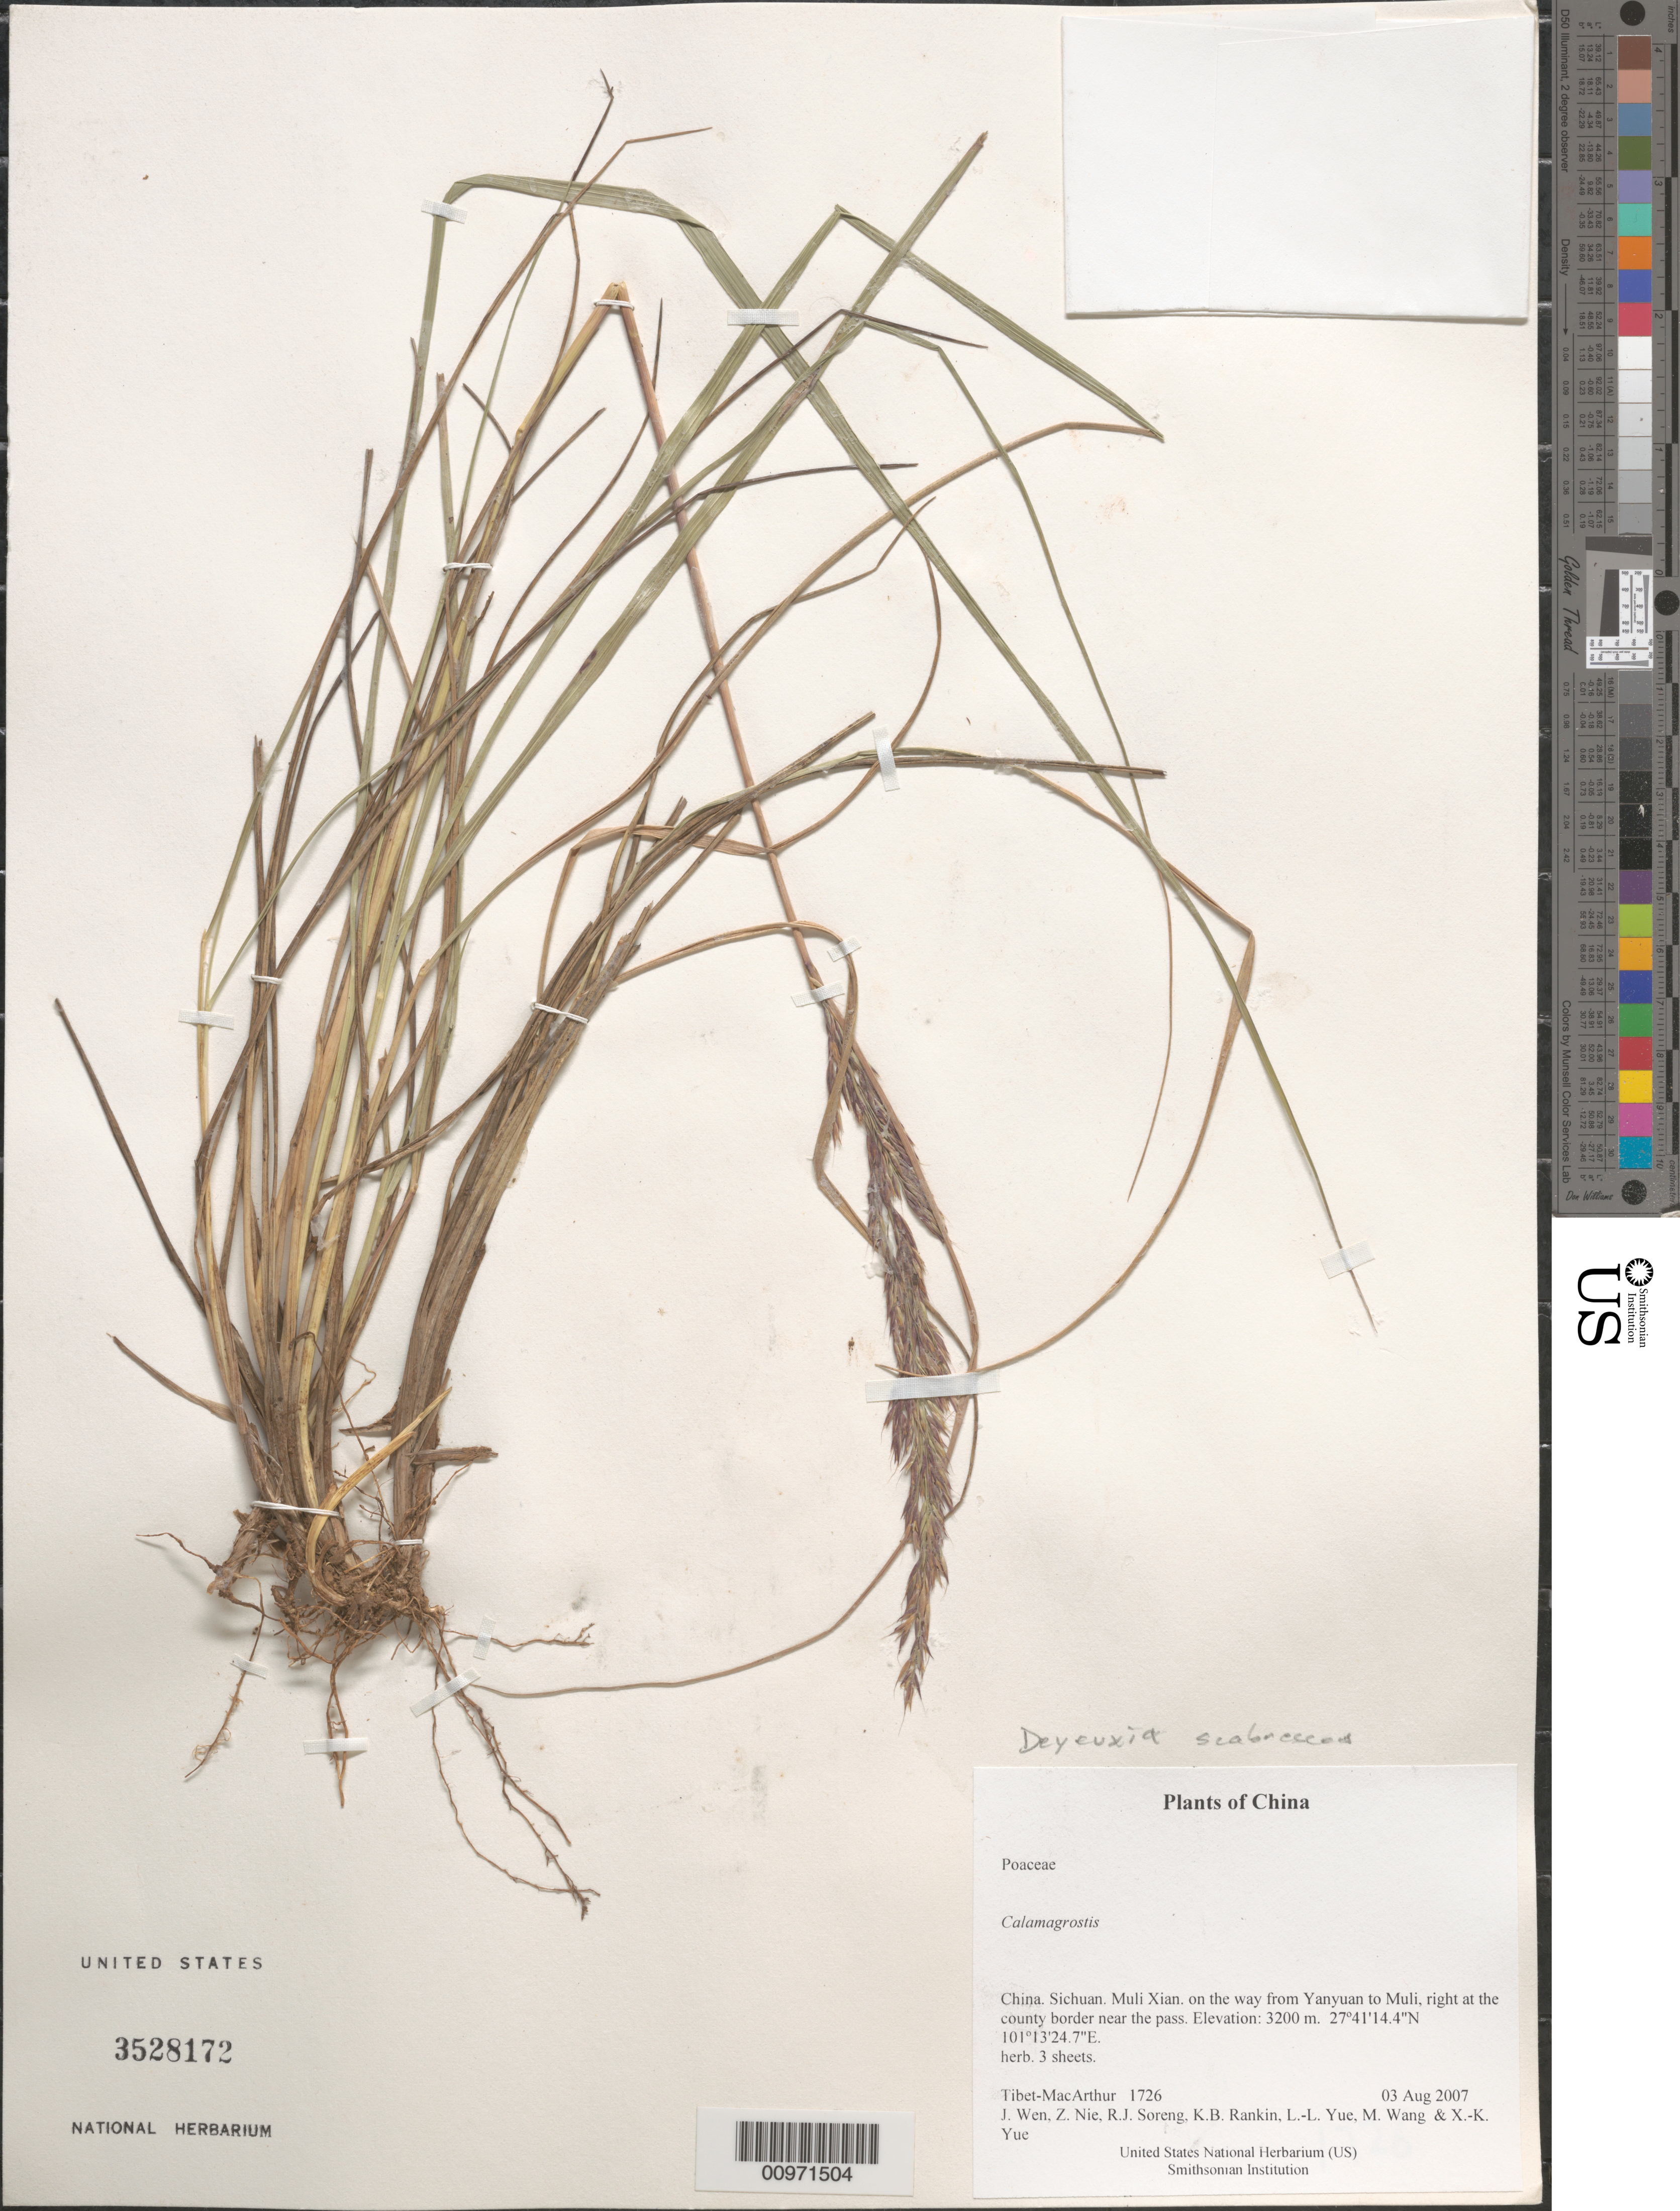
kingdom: Plantae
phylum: Tracheophyta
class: Liliopsida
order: Poales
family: Poaceae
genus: Deyeuxia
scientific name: Deyeuxia scabrescens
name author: (Griseb.) Munro ex Duthie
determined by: Soreng, Robert J., Research Associate (BOT), Smithsonian Institution - National Museum of Natural History (UNITED STATES)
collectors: Tibet-MacArthur, J. Wen, Z. Nie, R. J. Soreng, K. Rankin, L. Yue, M. Wang & X. Yue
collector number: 1726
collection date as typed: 03 Aug 2007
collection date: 2007-08-03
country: China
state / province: Sichuan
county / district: Muli Xian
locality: on the way from Yanyuan to Muli, right at the county border near the pass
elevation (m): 3200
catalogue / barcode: US 3528172